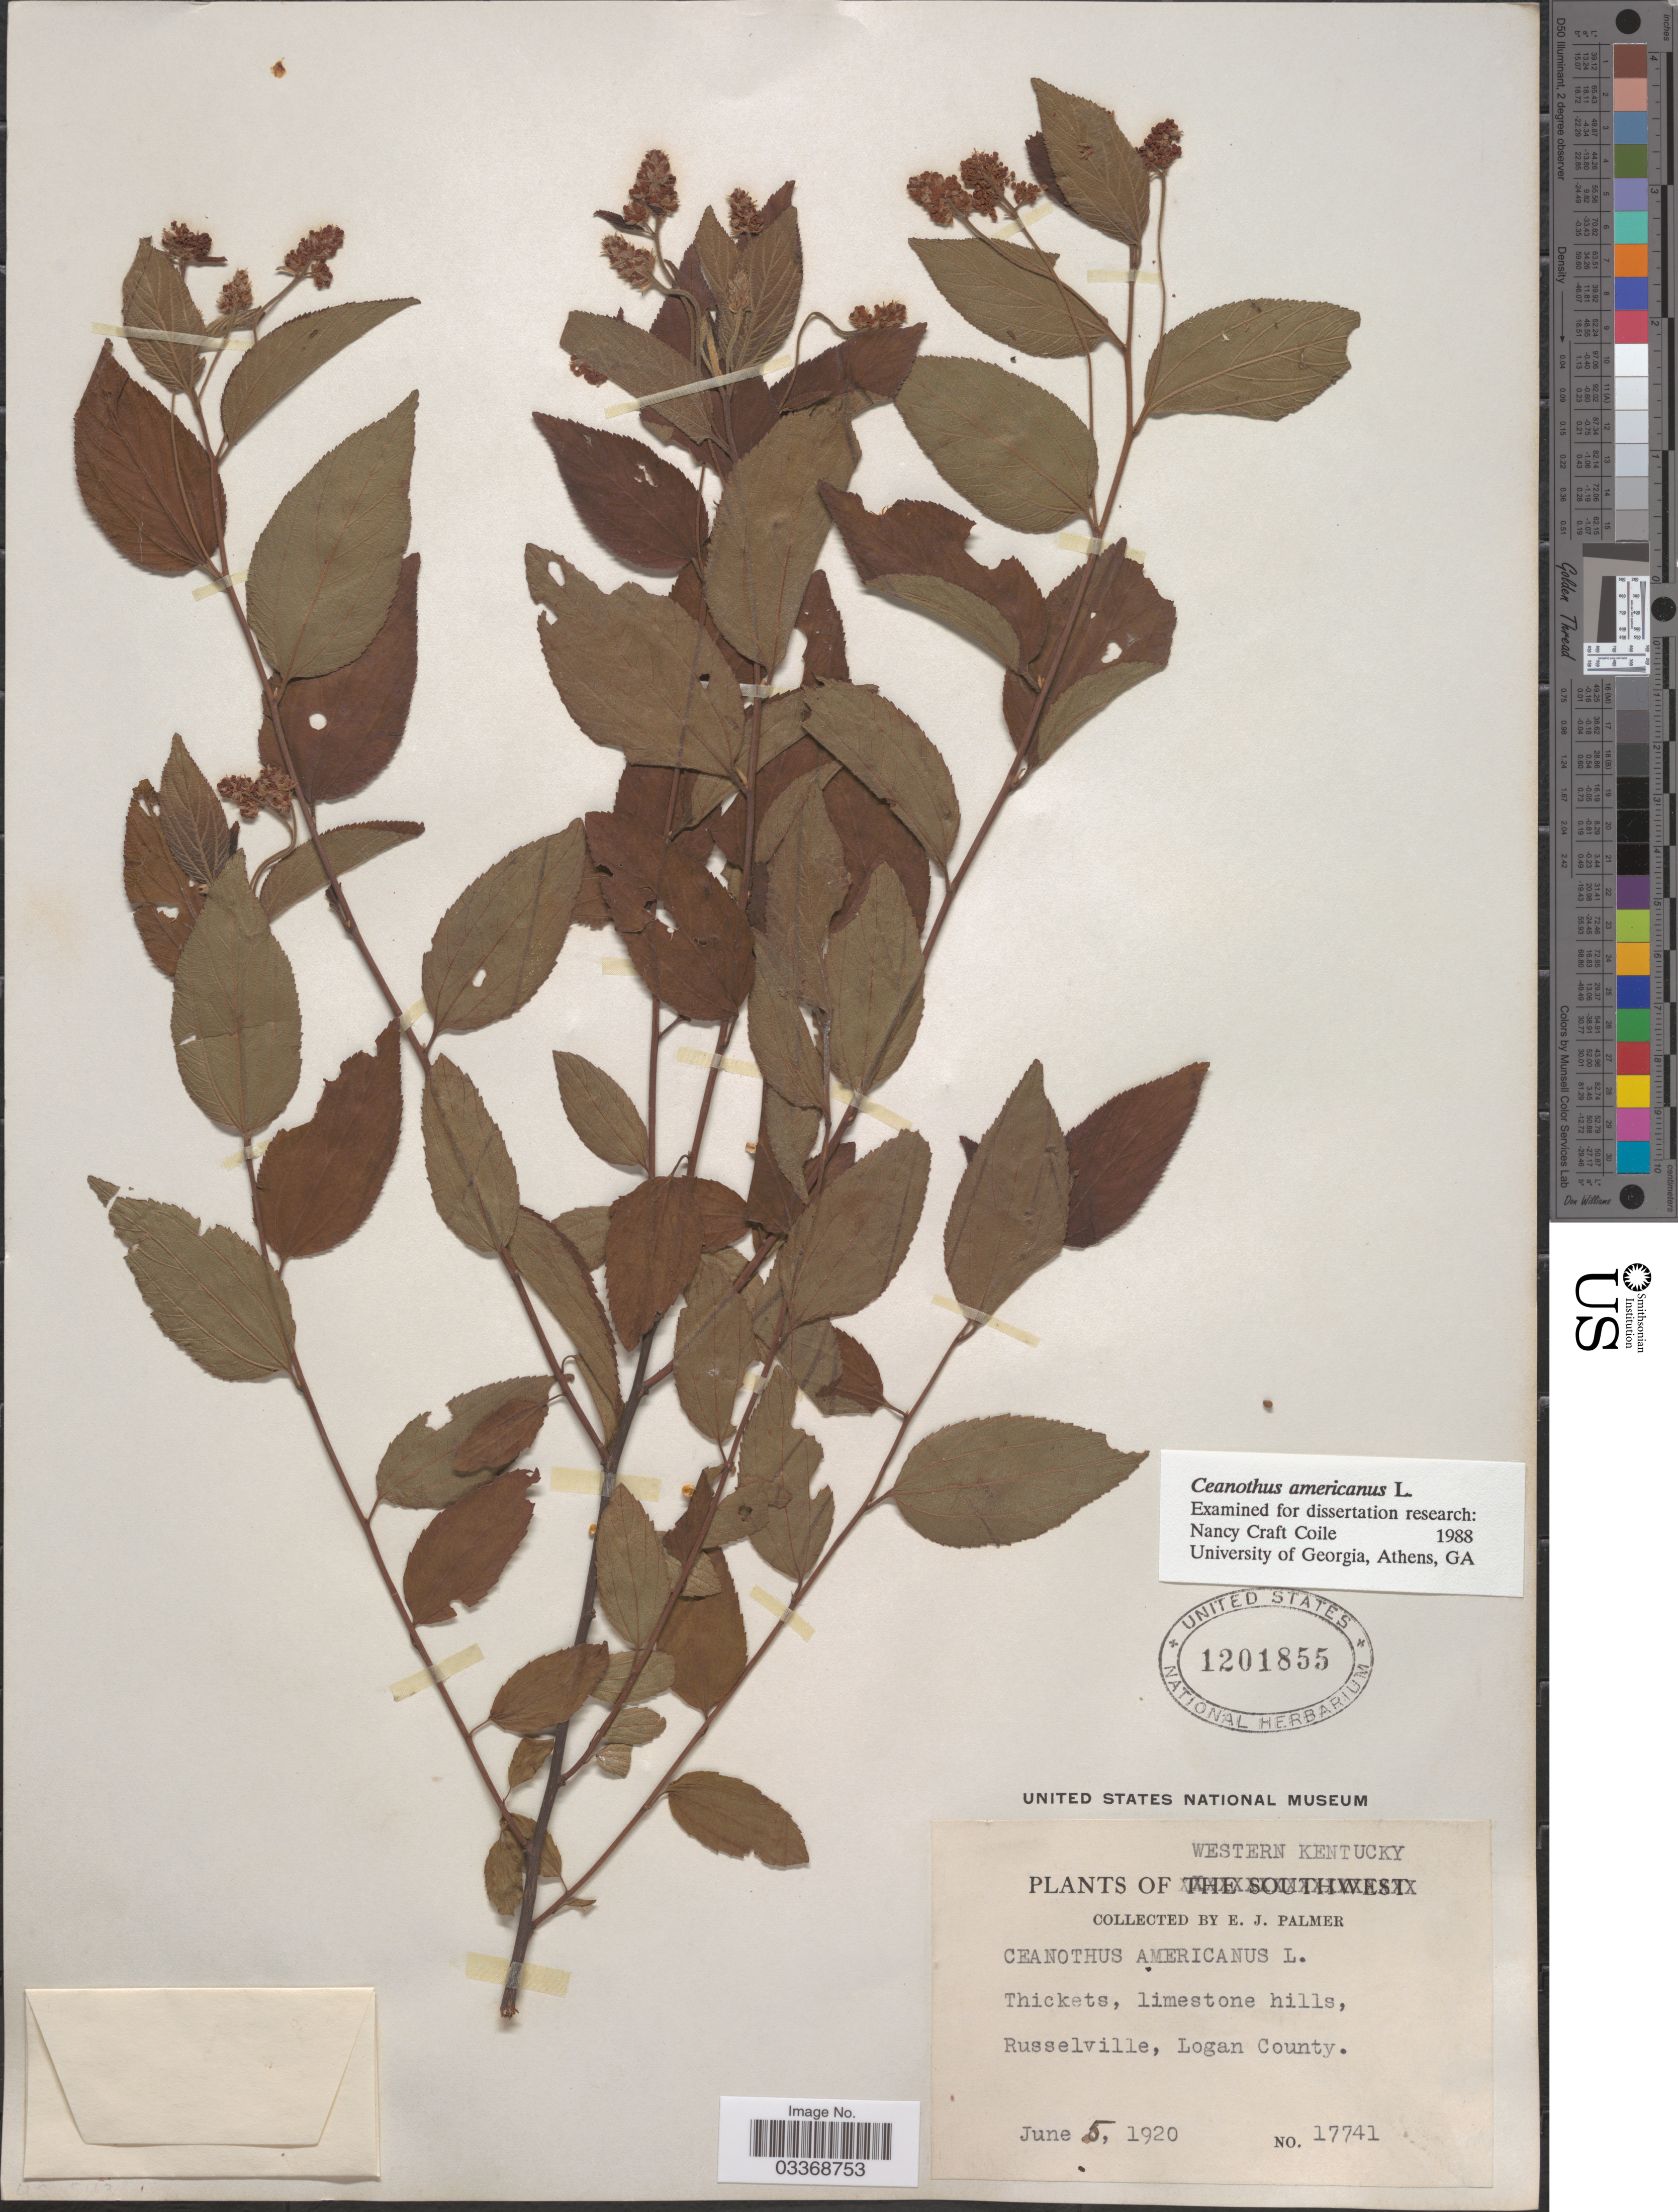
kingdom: Plantae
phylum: Tracheophyta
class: Magnoliopsida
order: Rosales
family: Rhamnaceae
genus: Ceanothus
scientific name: Ceanothus americanus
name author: L.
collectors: E. J. Palmer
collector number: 17741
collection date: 1920-06-05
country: United States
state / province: Kentucky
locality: Western Kentucky. Russelville, Logan County.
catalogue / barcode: US 1201855